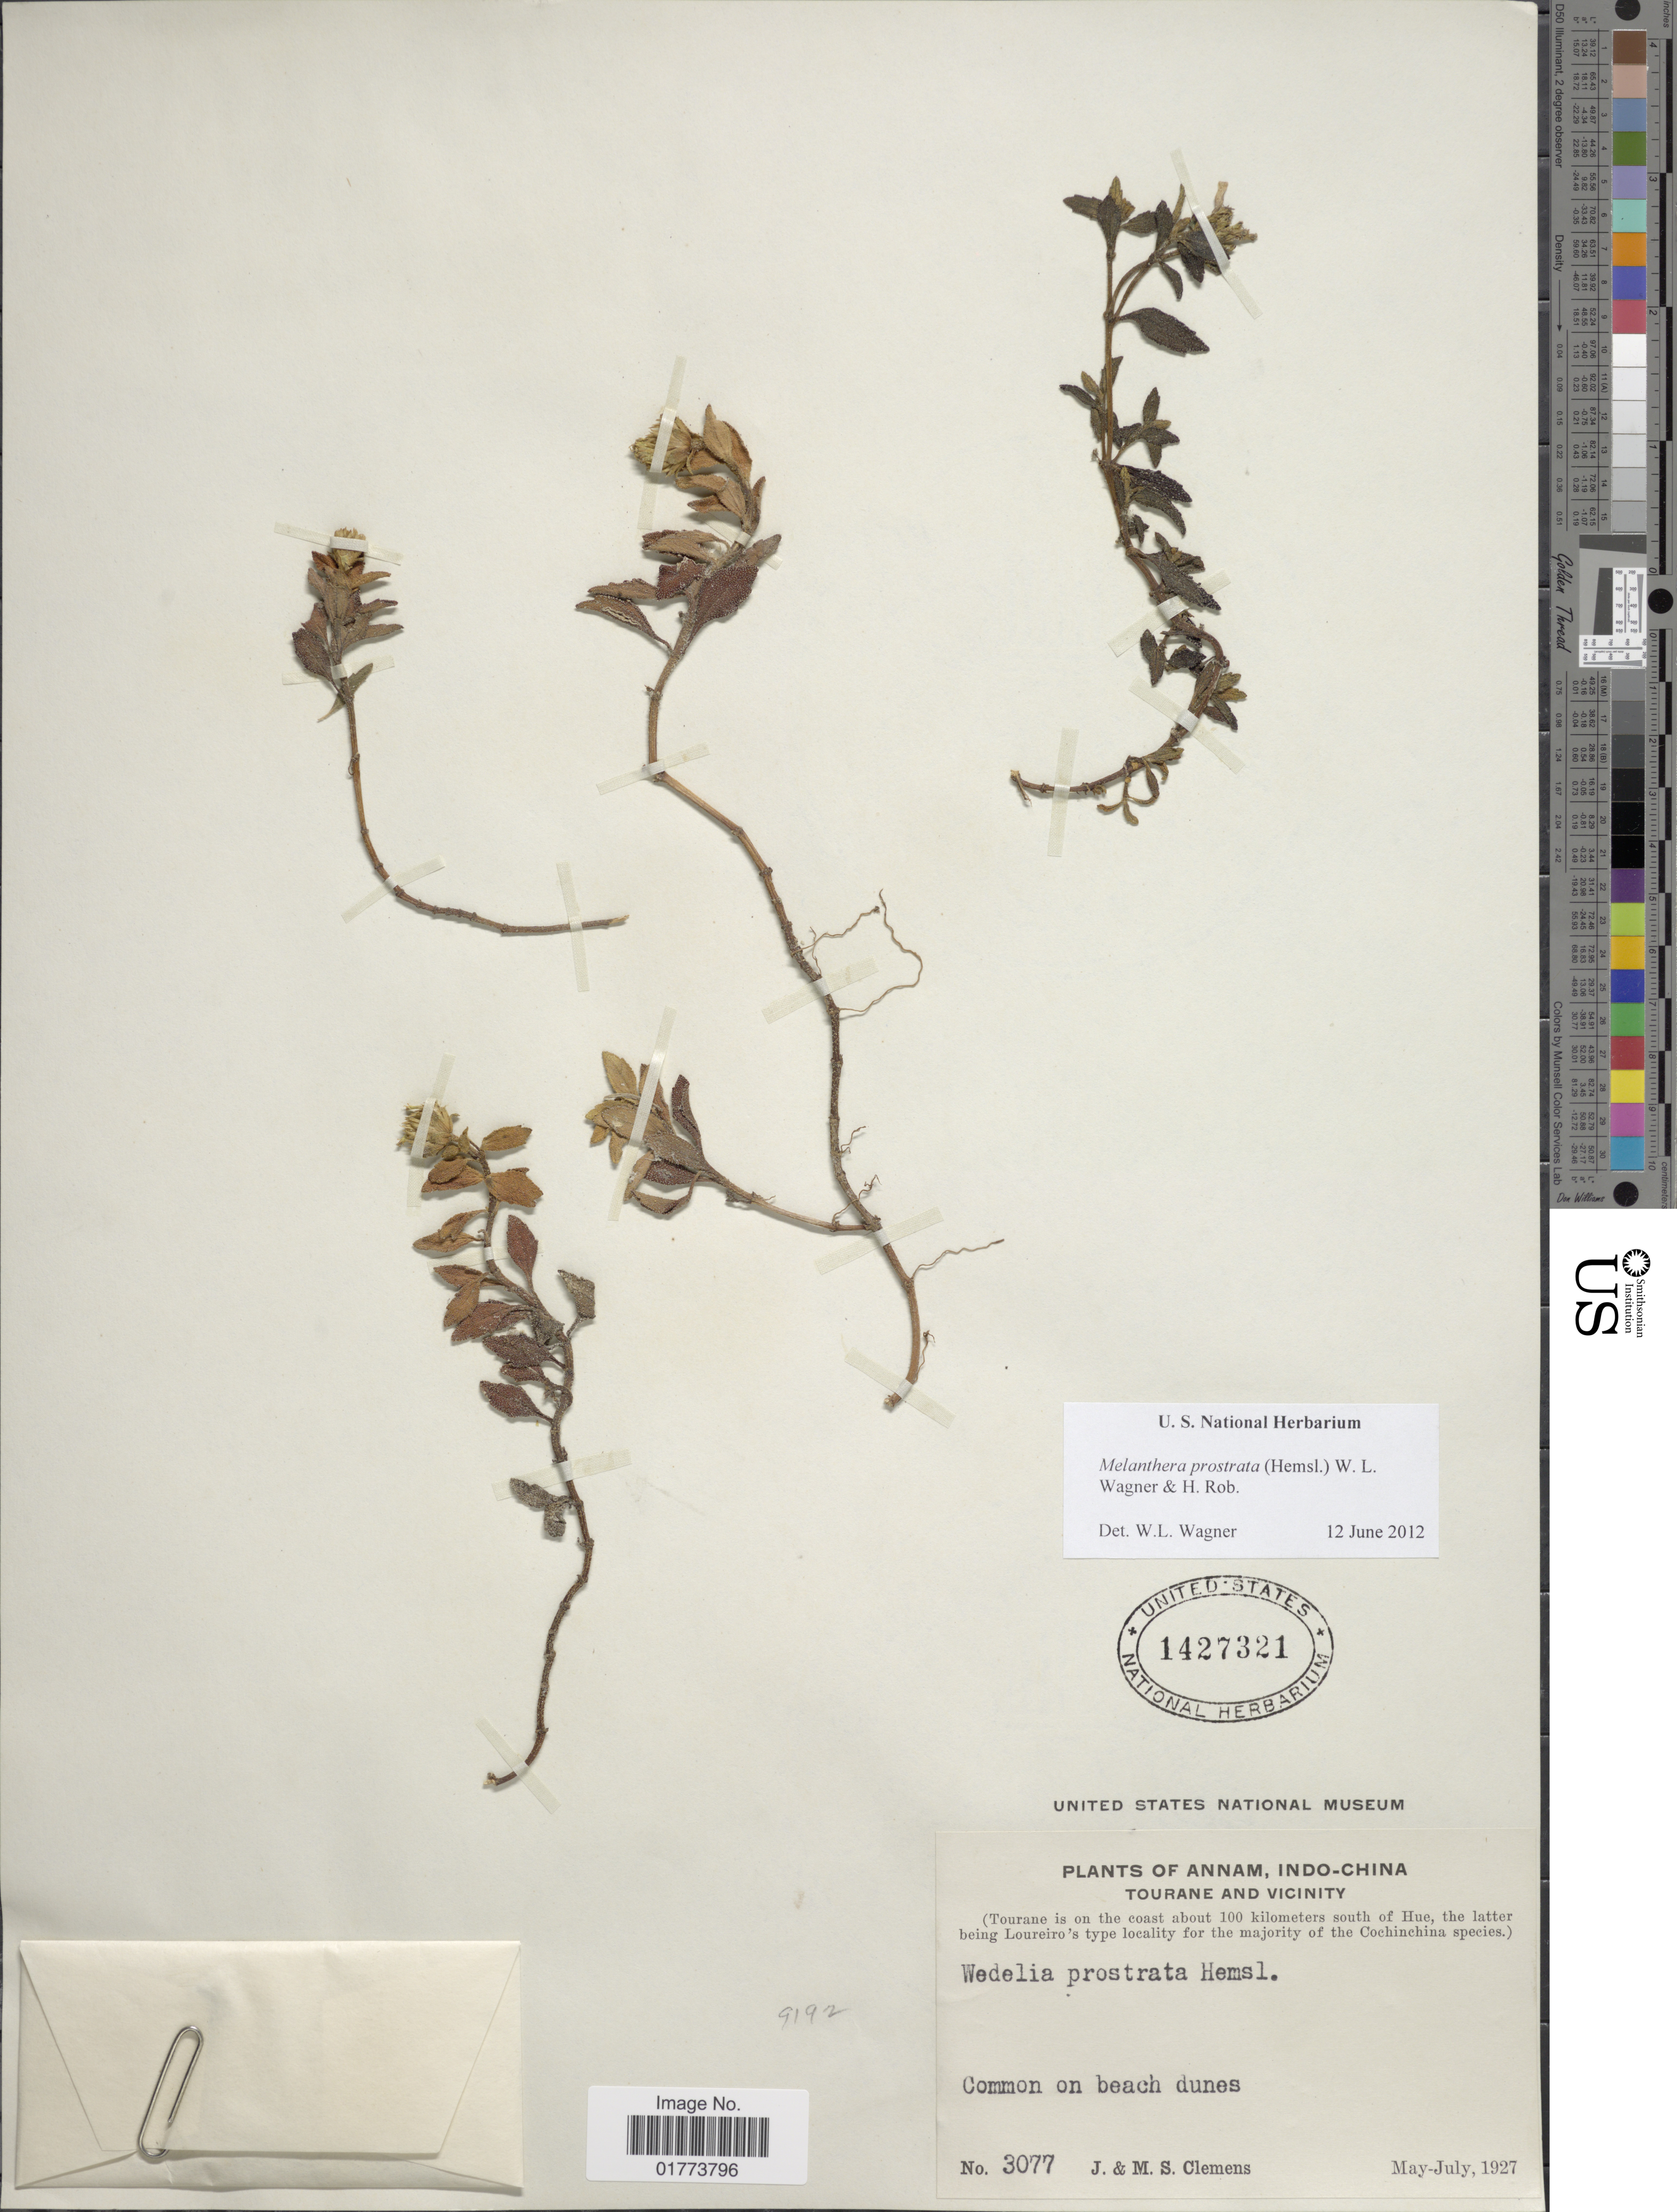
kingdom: Plantae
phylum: Tracheophyta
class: Magnoliopsida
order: Asterales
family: Asteraceae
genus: Melanthera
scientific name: Melanthera prostrata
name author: (Hemsl.) W.L. Wagner & H. Rob.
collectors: J. Clemens & M. S. Clemens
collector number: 3077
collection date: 1927-05/1927-07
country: Vietnam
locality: Annam, Indo-China. Tourane and vicinity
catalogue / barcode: US 1427321